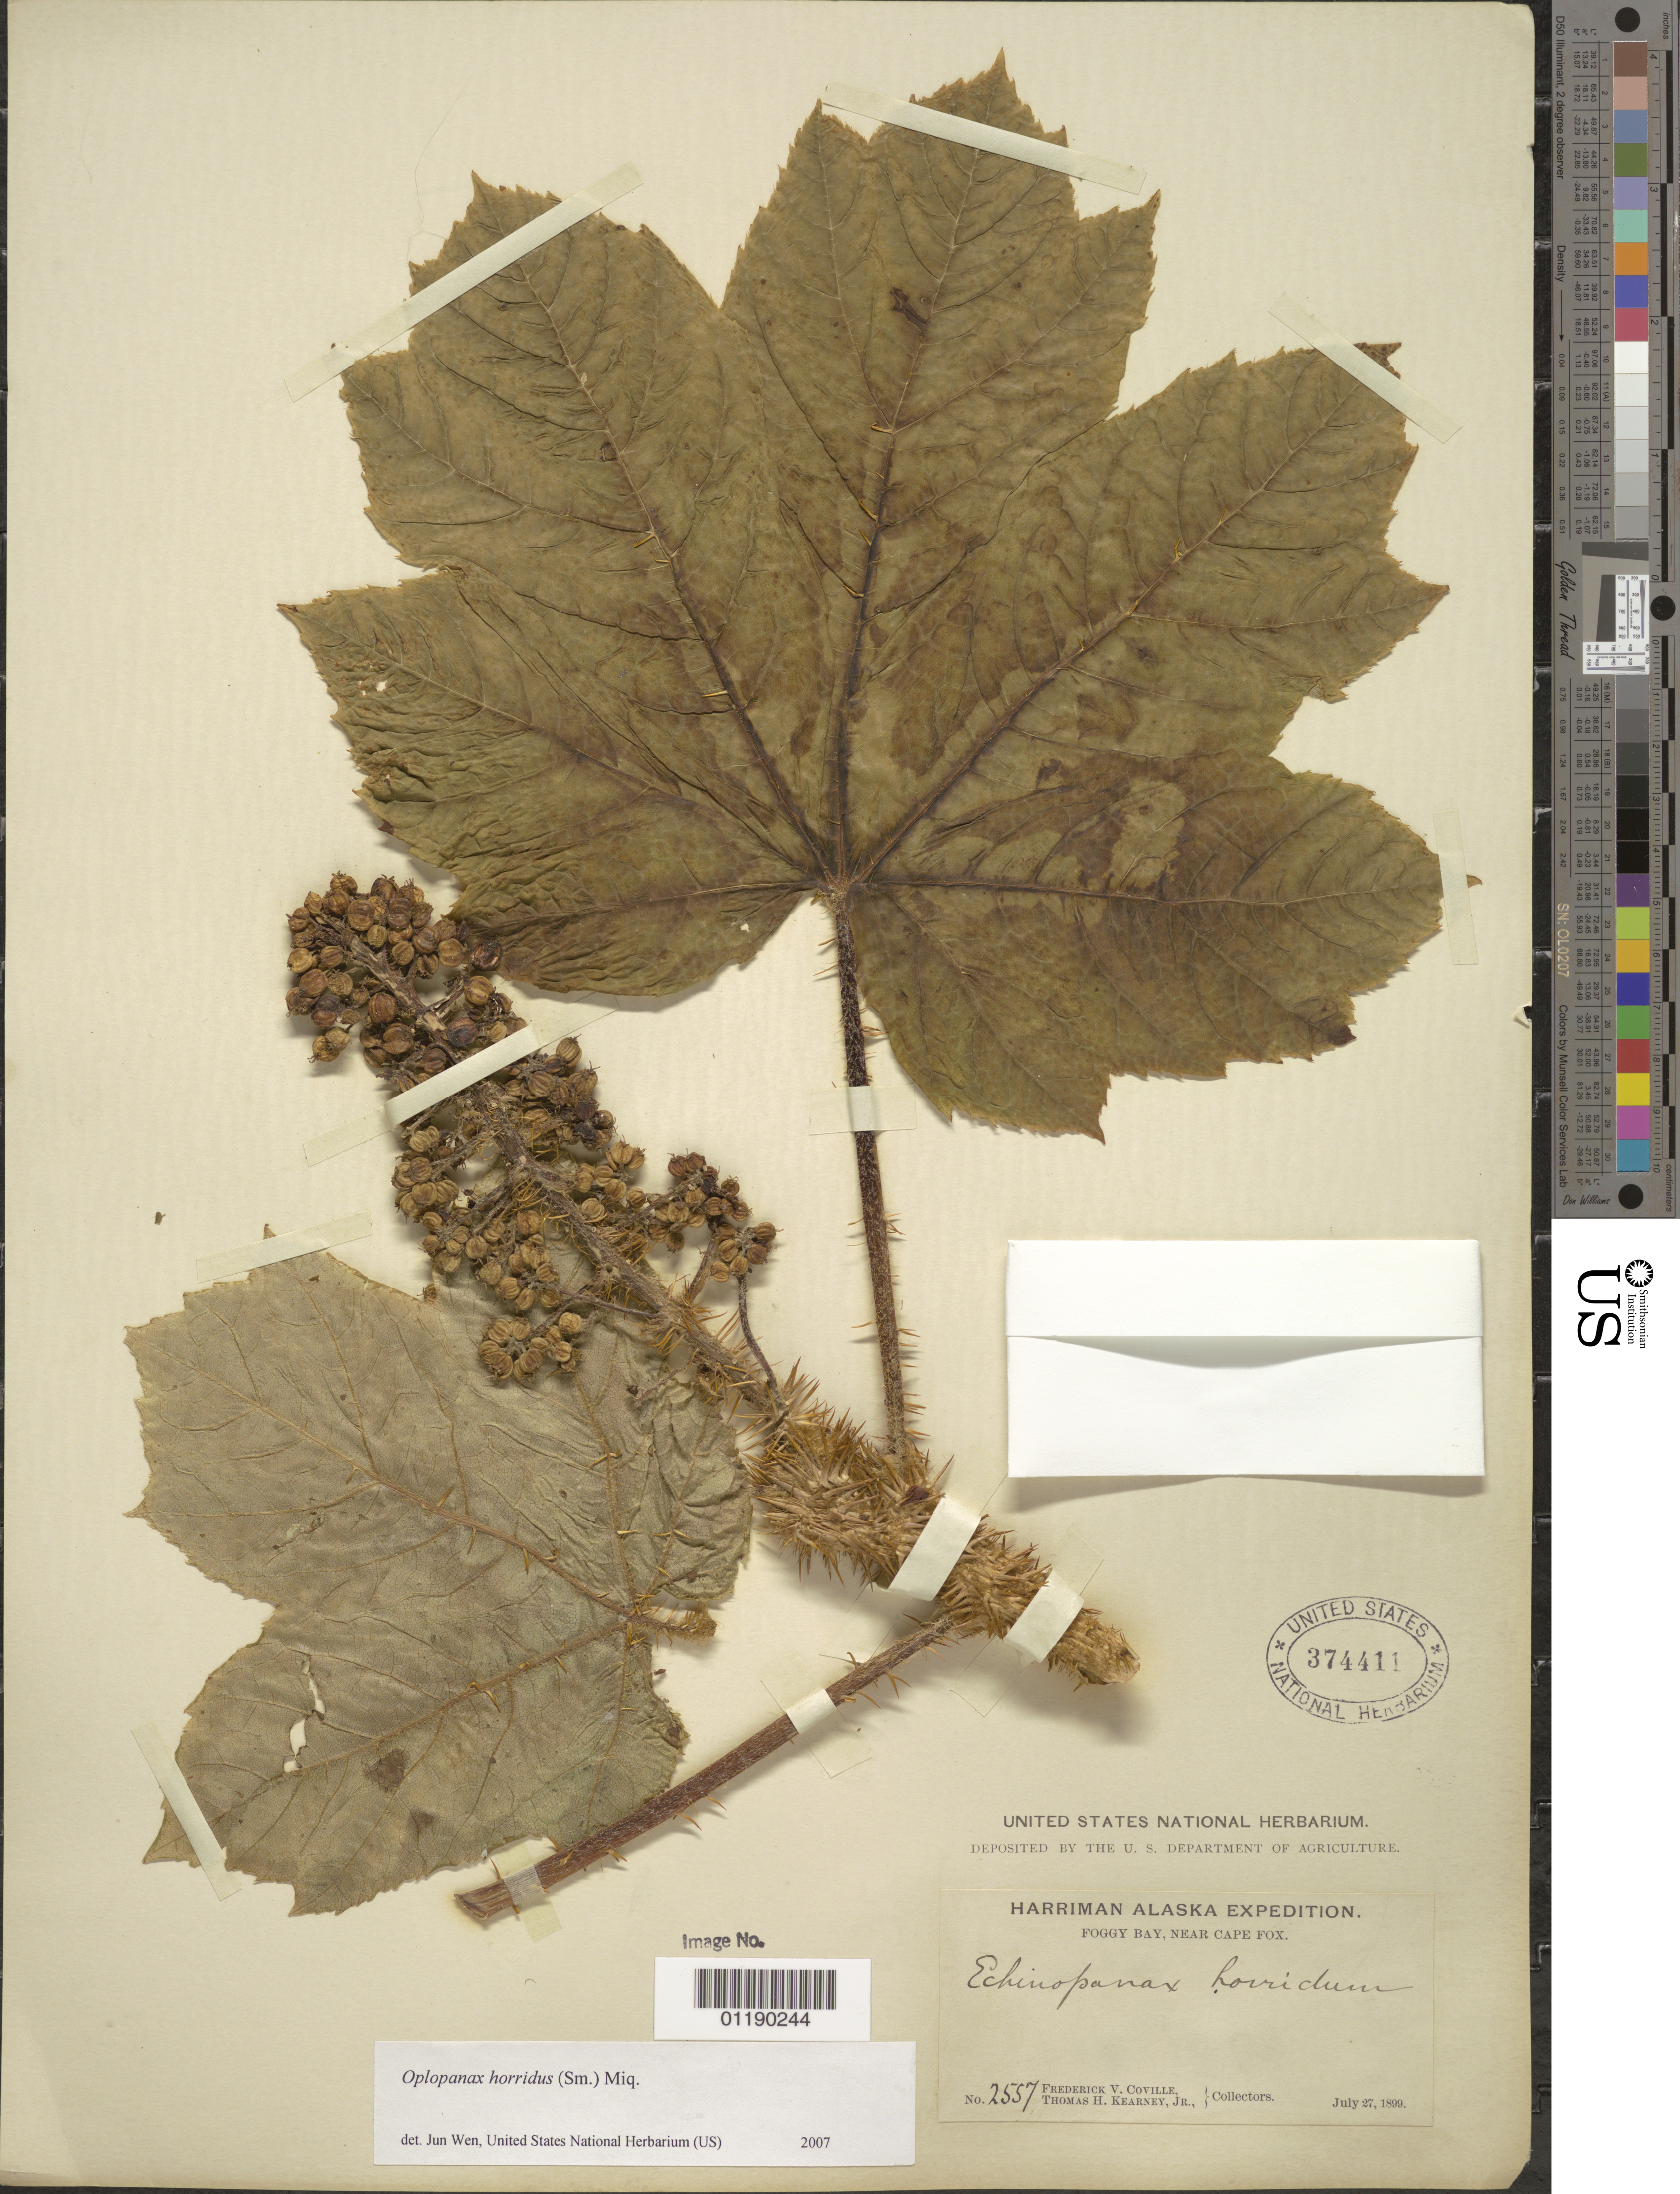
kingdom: Plantae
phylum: Tracheophyta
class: Magnoliopsida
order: Apiales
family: Araliaceae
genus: Oplopanax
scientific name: Oplopanax horridus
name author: (Sm.) Miq.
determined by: Wen, Jun, (BOT), Smithsonian Institution - National Museum of Natural History (UNITED STATES)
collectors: F. V. Coville & T. H. Kearney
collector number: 2557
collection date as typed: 27 Jul 1899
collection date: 1899-07-27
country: United States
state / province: Alaska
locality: Foggy Bay, near Cape Fox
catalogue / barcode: US 374411